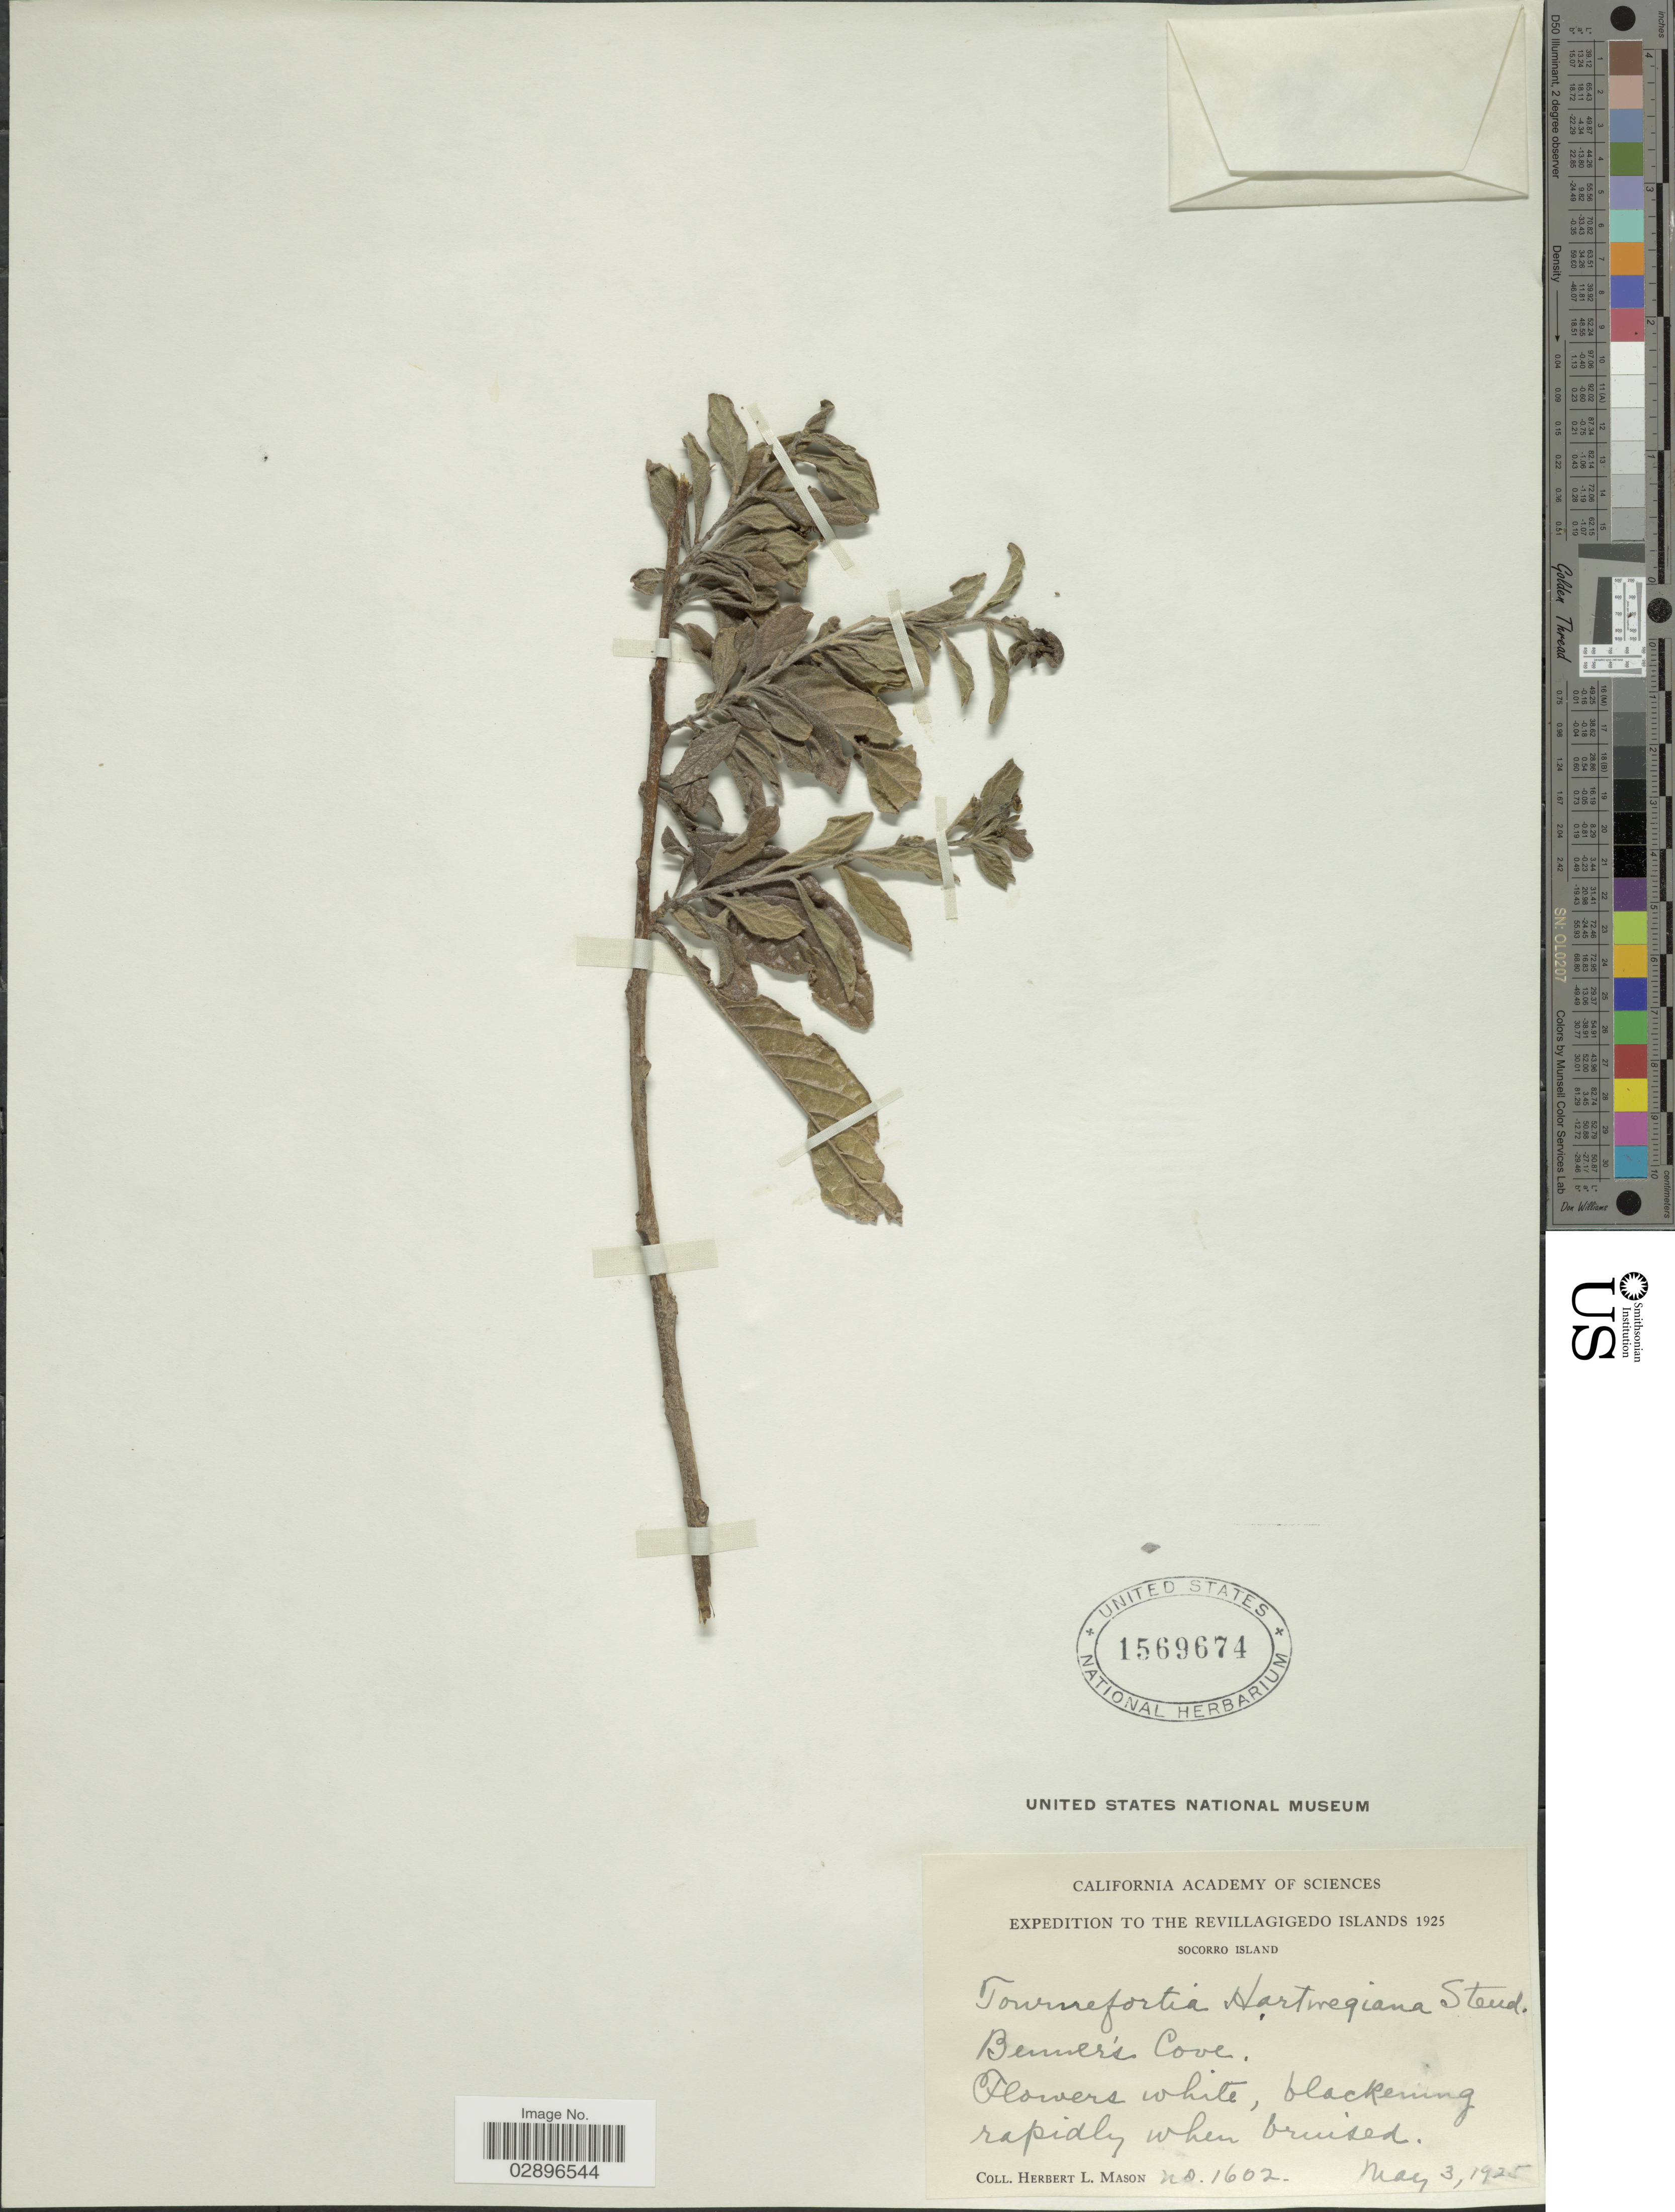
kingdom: Plantae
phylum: Tracheophyta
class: Magnoliopsida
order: Boraginales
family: Heliotropiaceae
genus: Tournefortia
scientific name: Tournefortia hartwegiana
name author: Steud.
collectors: H. L. Mason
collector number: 1602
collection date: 1925-05-03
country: Mexico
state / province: Colima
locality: The Revillagigedo Islands. Socorro Island. Benner's Cove.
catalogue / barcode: US 1569674